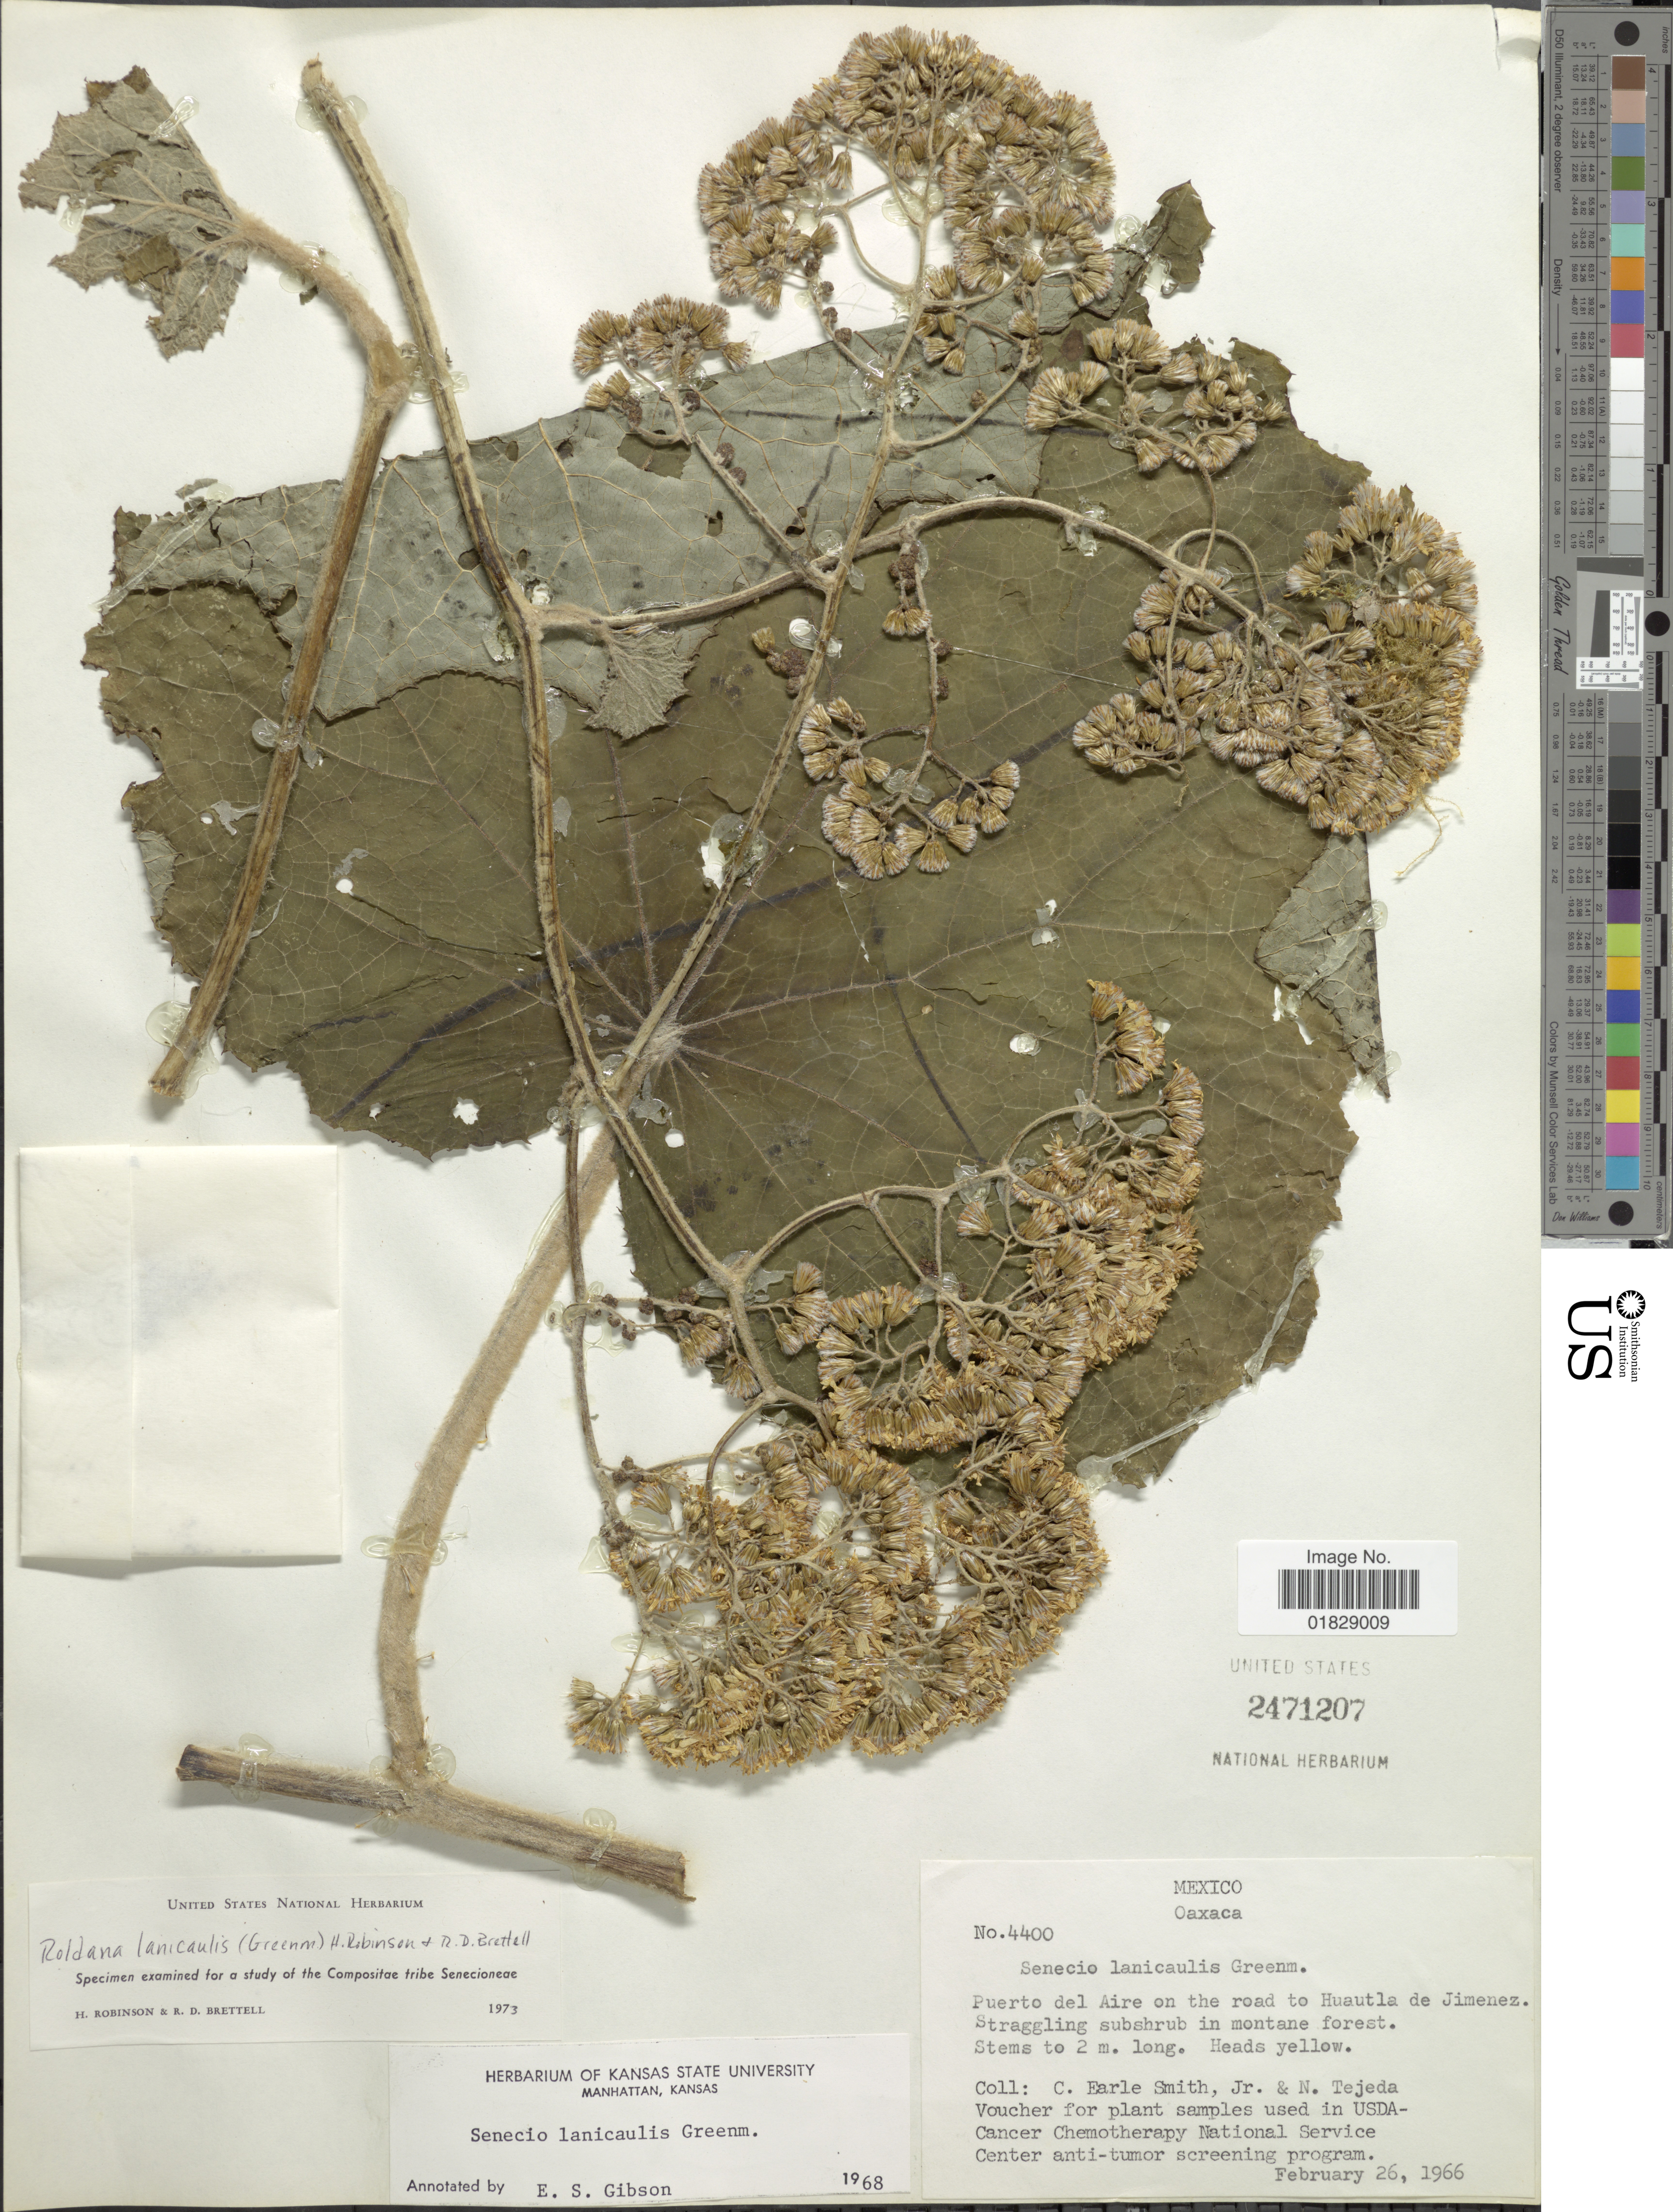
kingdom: Plantae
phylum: Tracheophyta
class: Magnoliopsida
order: Asterales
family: Asteraceae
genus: Roldana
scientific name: Roldana lanicaulis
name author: (Greenm.) H. Rob. & Brettell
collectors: C. E. Smith Jr. & N. Tejeda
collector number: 4400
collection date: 1966-02-26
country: Mexico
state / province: Oaxaca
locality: Puerto del Aire on the road to Huautla de Jimenez.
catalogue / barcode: US 2471207